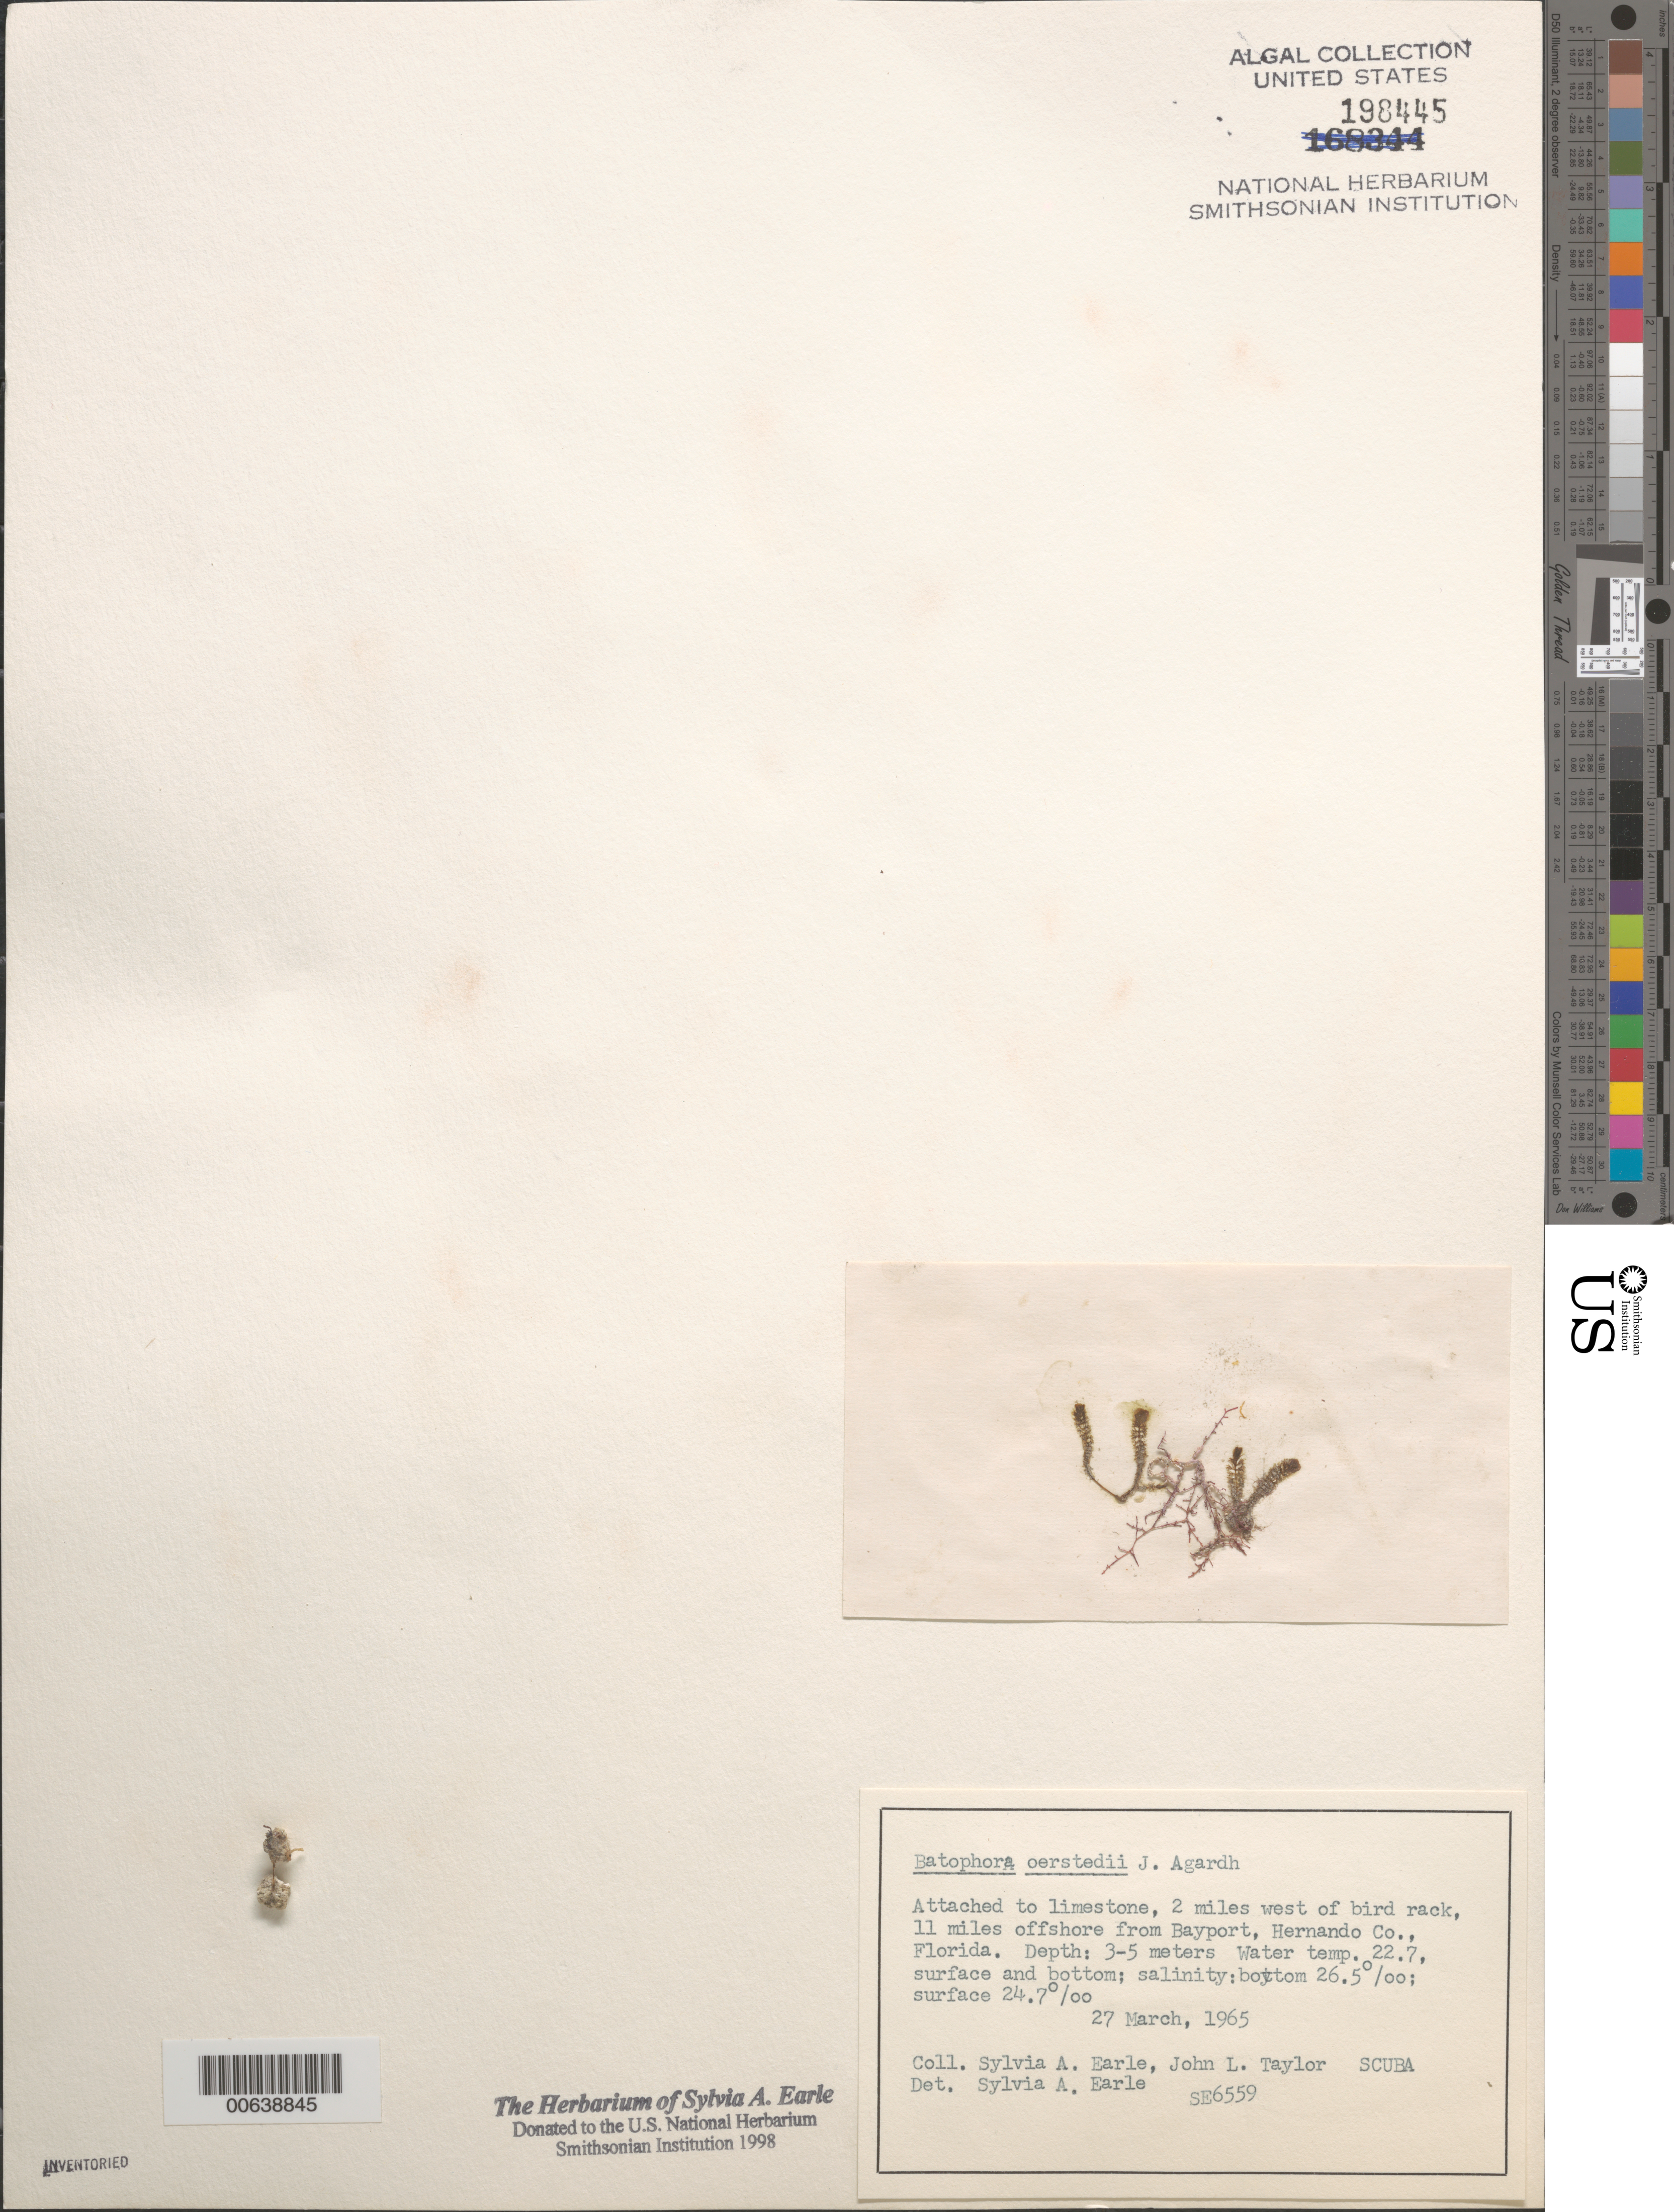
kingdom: Plantae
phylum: Chlorophyta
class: Ulvophyceae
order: Dasycladales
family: Dasycladaceae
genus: Batophora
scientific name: Batophora oerstedii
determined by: Earle, S. A.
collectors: S. A. Earle & J. L. Taylor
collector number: SE 6559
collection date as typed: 27 Mar 1965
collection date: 1965-03-27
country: United States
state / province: Florida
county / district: Hernando County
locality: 11 miles off Bayport, 2 miles west of bird rack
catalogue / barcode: US 198445